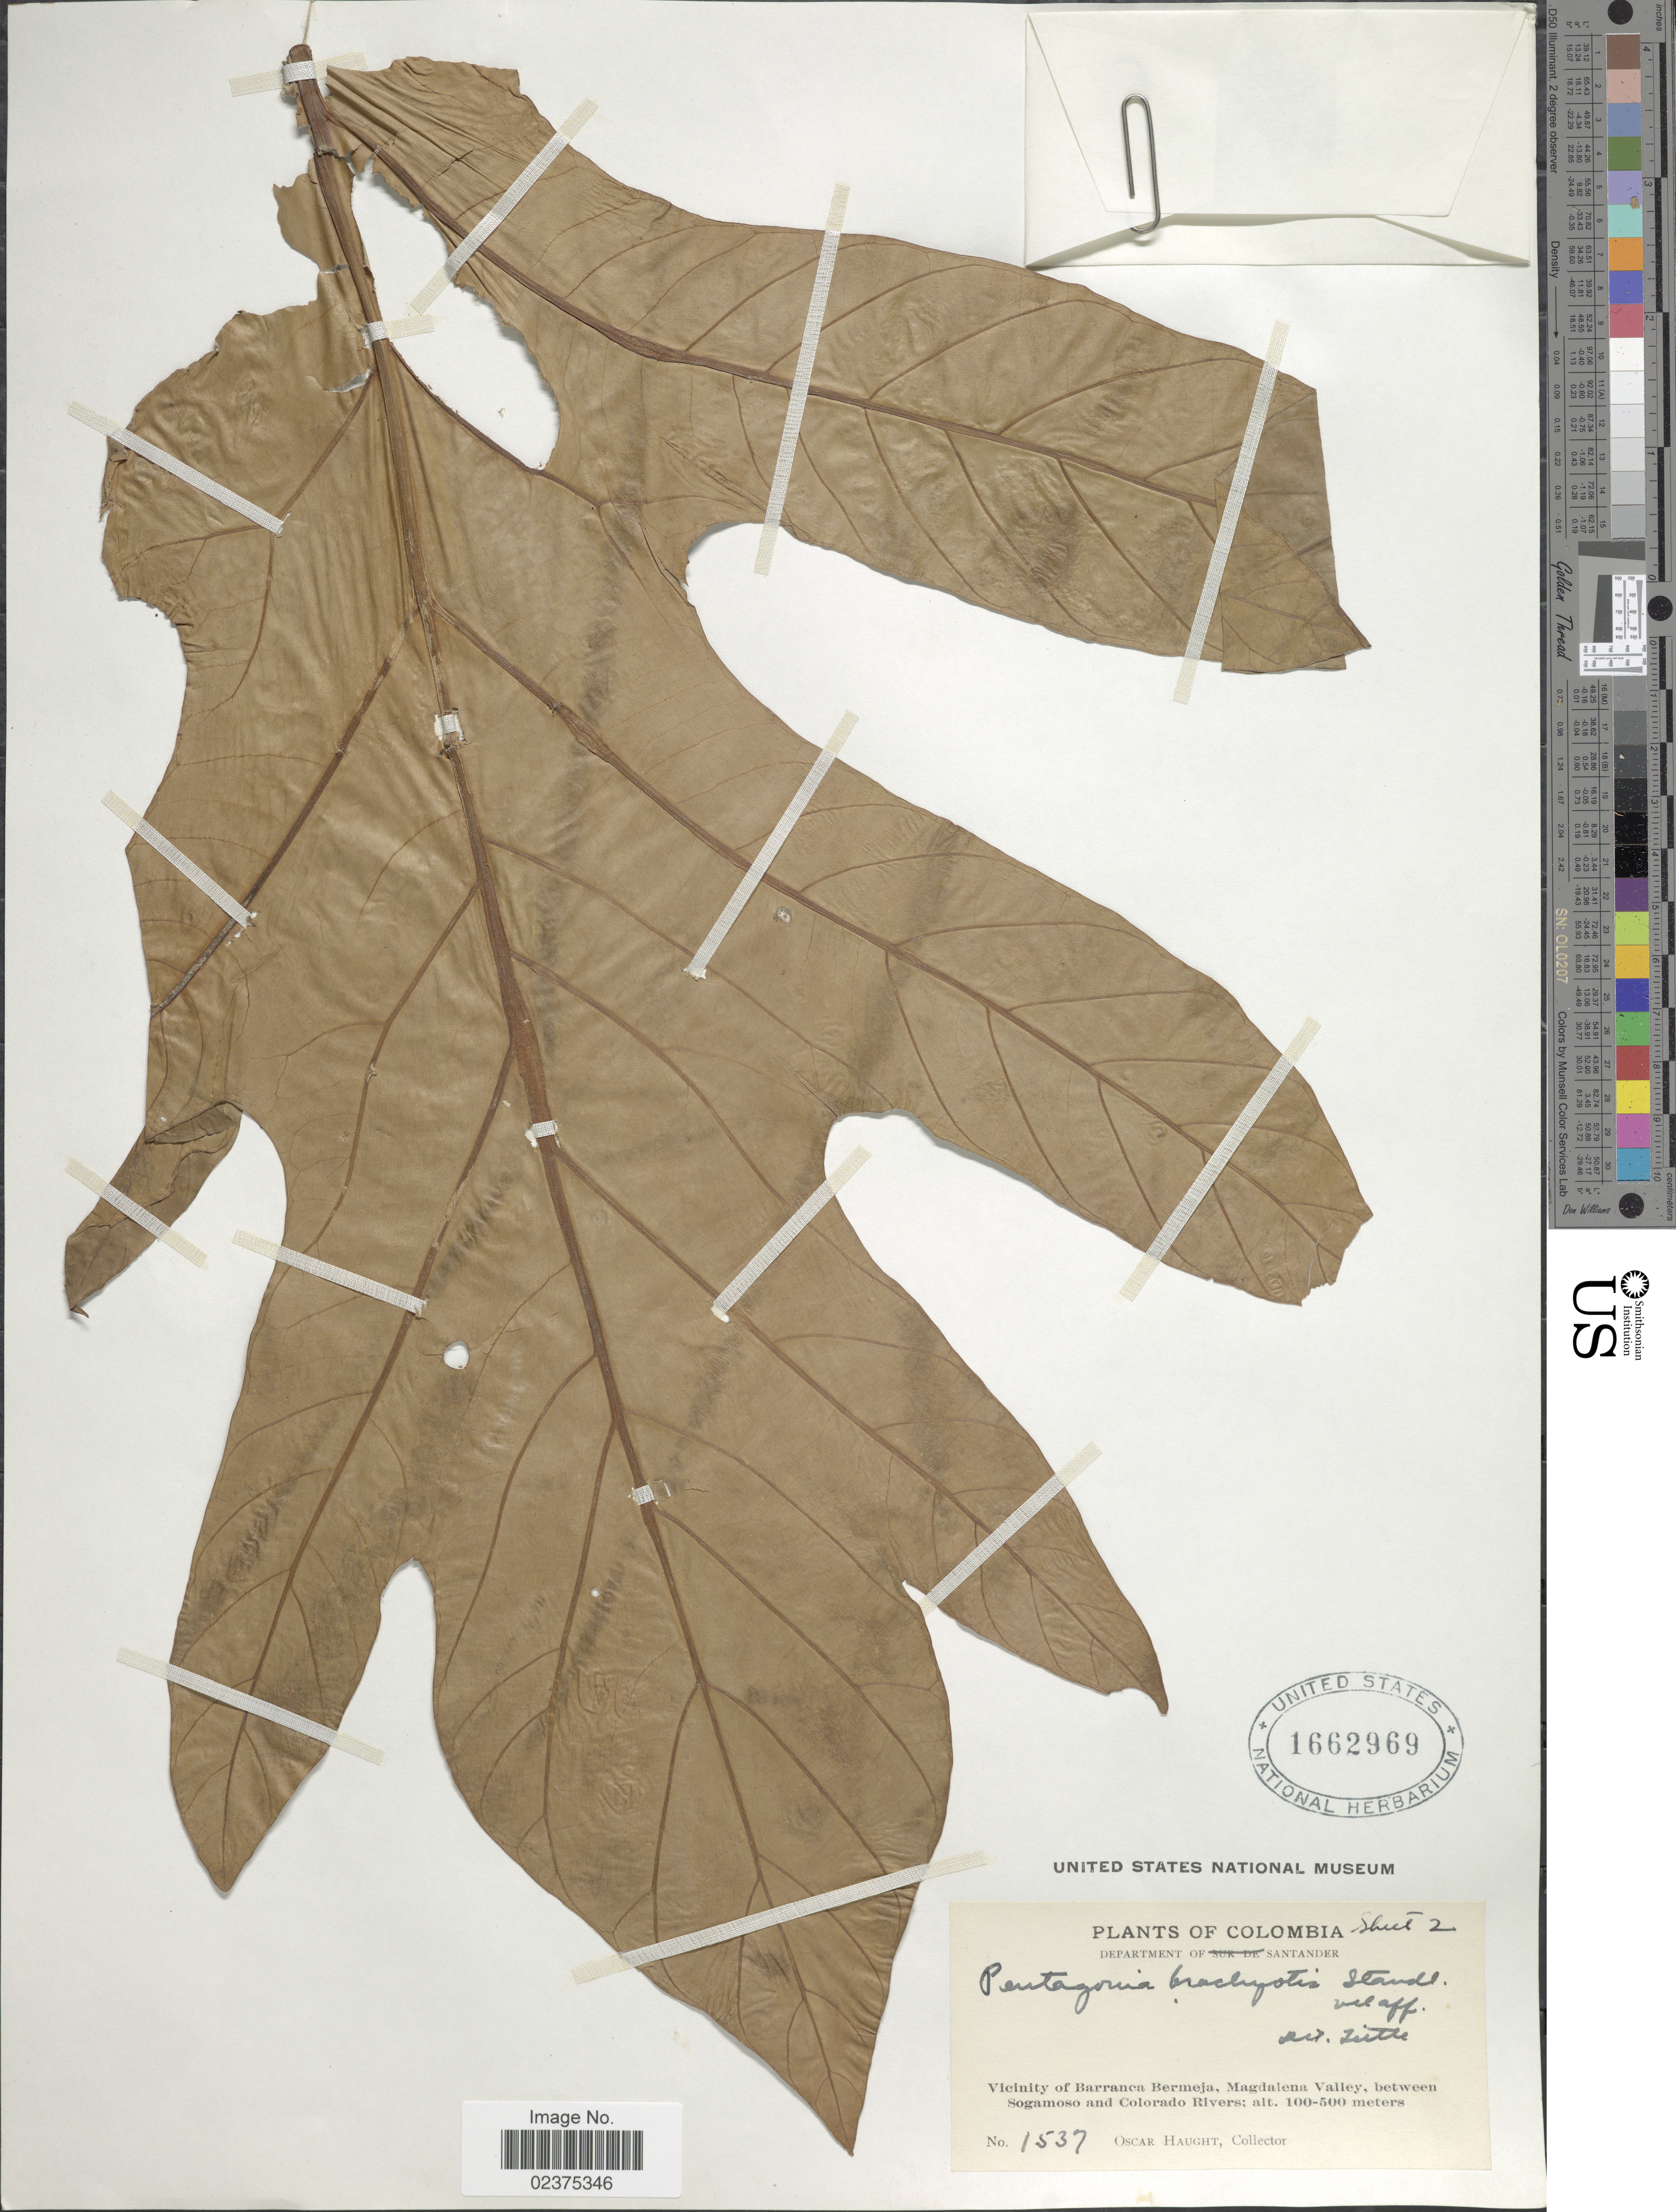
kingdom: Plantae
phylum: Tracheophyta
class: Magnoliopsida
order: Gentianales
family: Rubiaceae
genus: Pentagonia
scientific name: Pentagonia brachyotis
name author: (Standl.) Standl.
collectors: O. Haught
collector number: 1537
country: Colombia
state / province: Santander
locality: Department of Santander, Vicinity of Barranca Bermeja, Magdalena Valley, between Sogamoso and Colorado Rivers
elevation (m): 100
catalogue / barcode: US 1662969